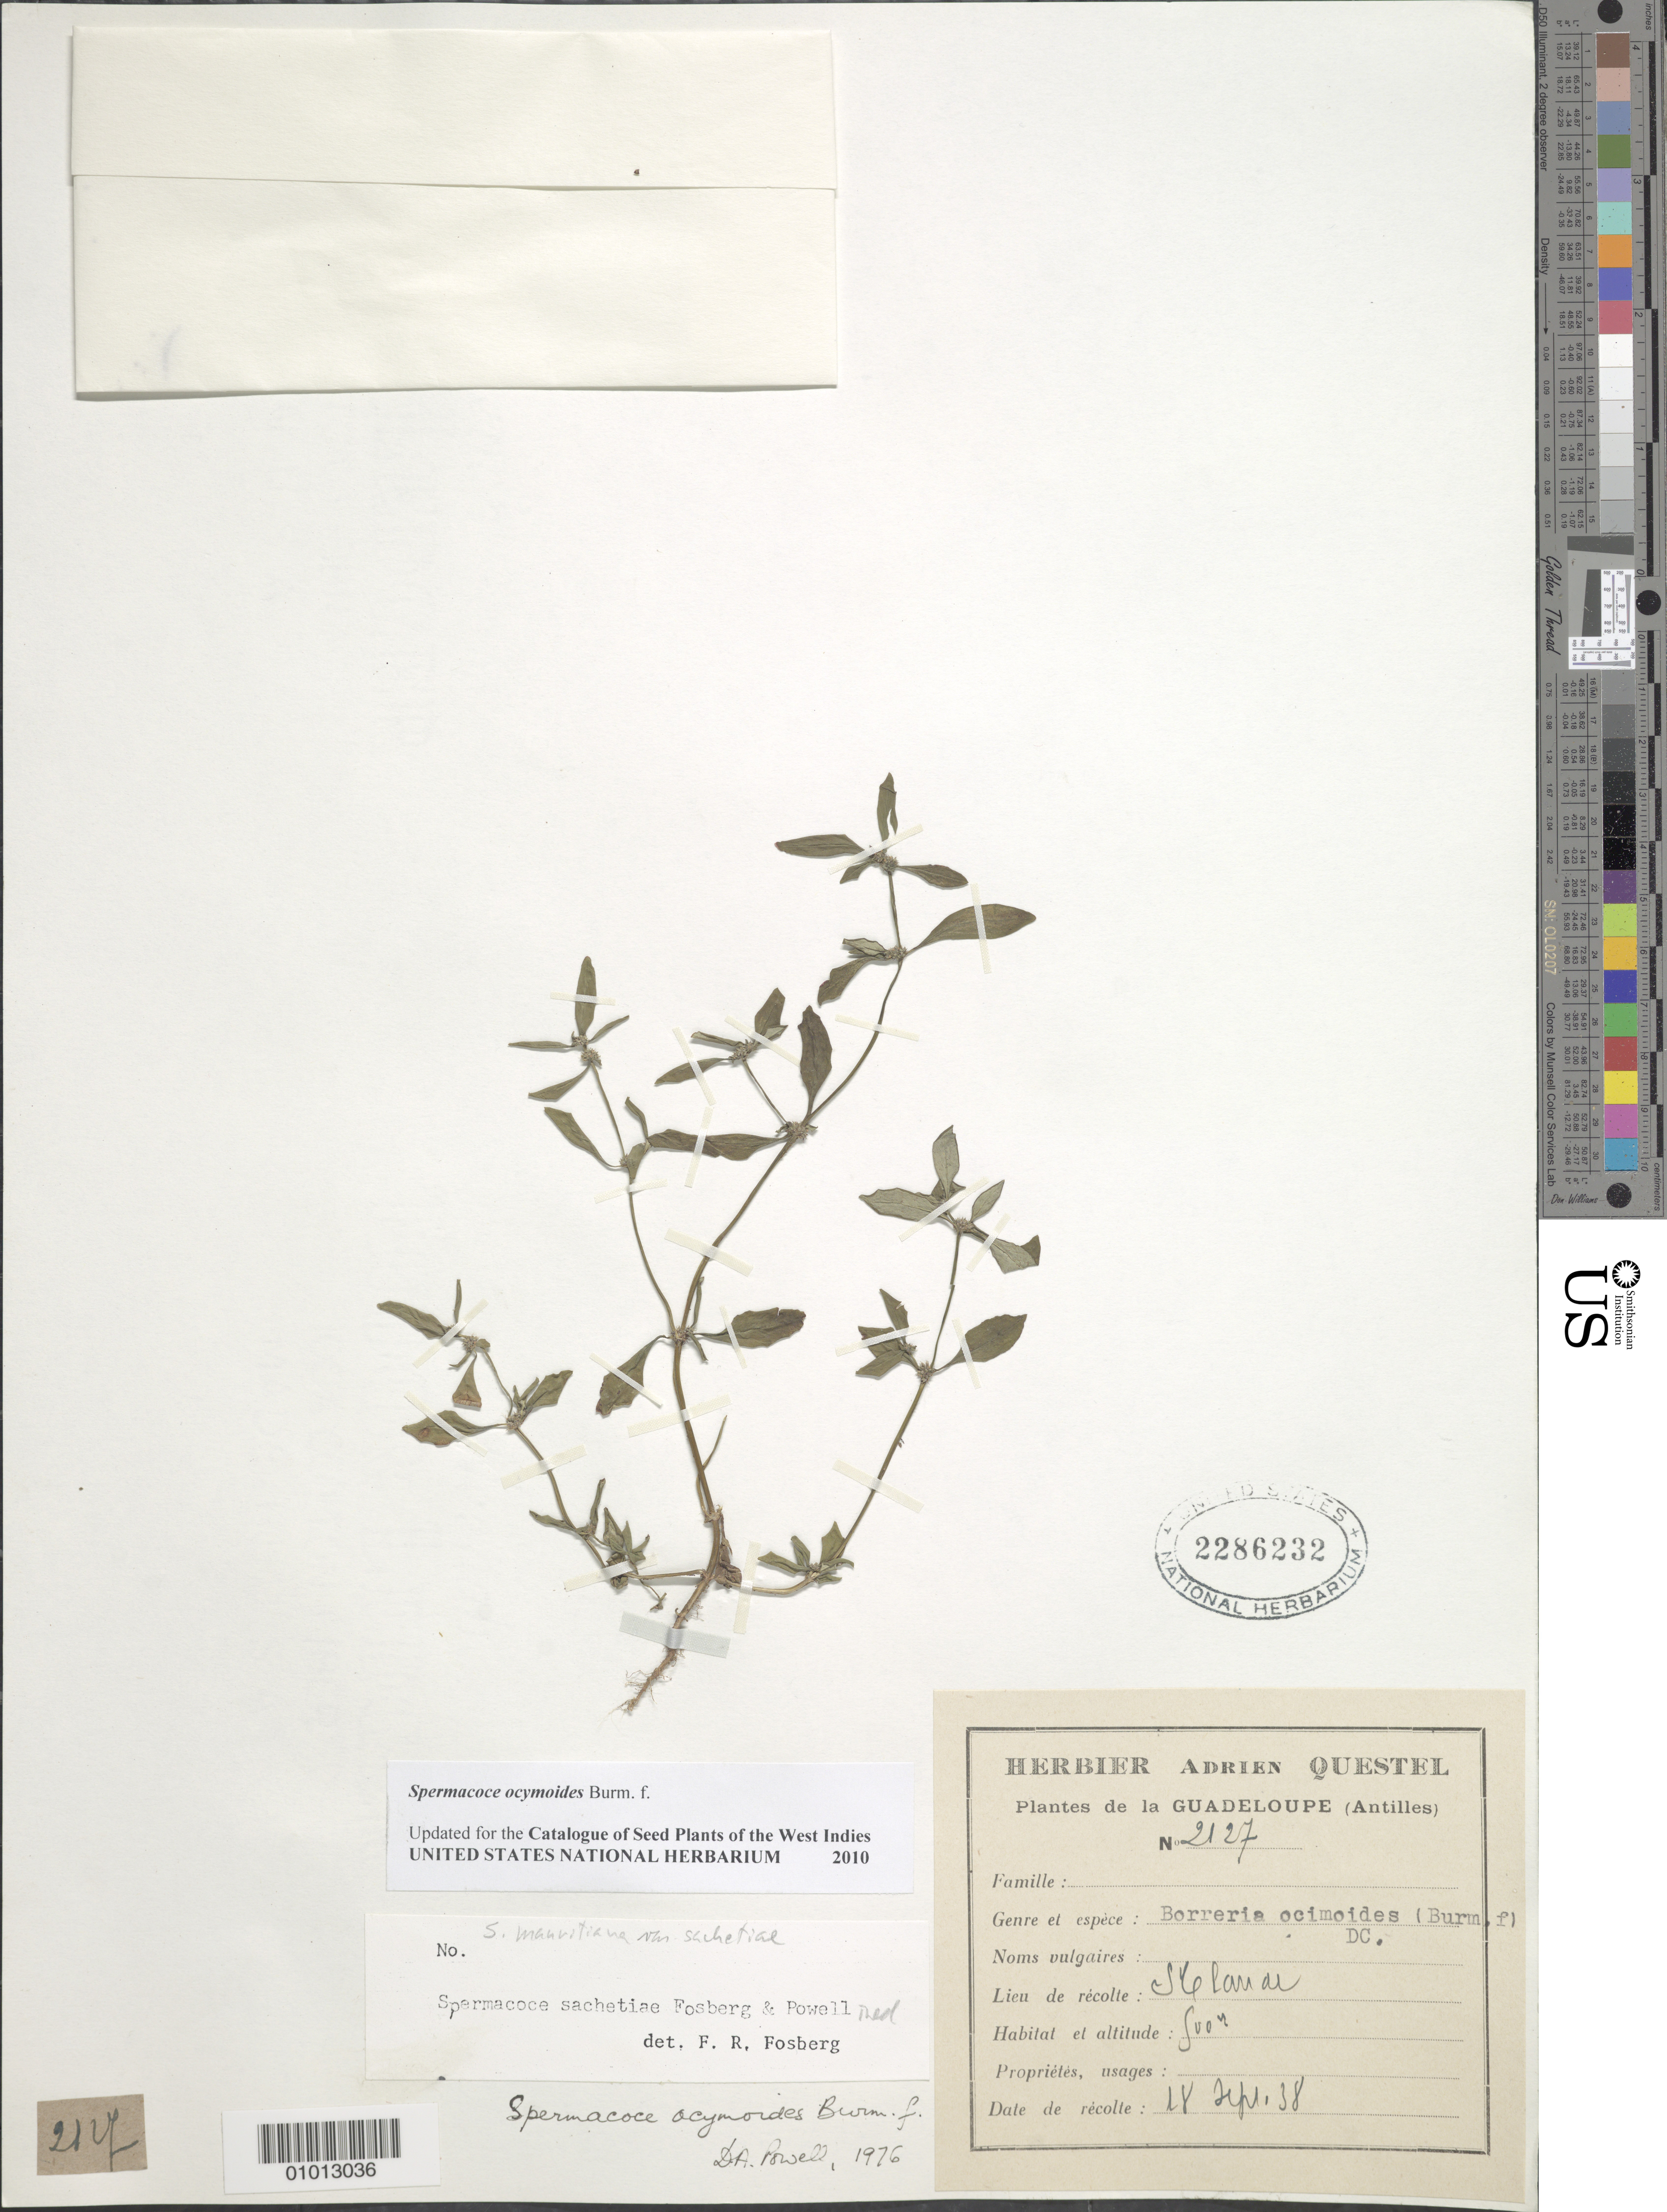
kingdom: Plantae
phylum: Tracheophyta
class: Magnoliopsida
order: Gentianales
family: Rubiaceae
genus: Spermacoce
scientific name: Spermacoce ocymoides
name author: Burm. f.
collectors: A. Questel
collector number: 2127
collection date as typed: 18 Sep 1938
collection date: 1938-09-18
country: Guadeloupe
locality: Ste. Lanae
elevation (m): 500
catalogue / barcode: US 2286232